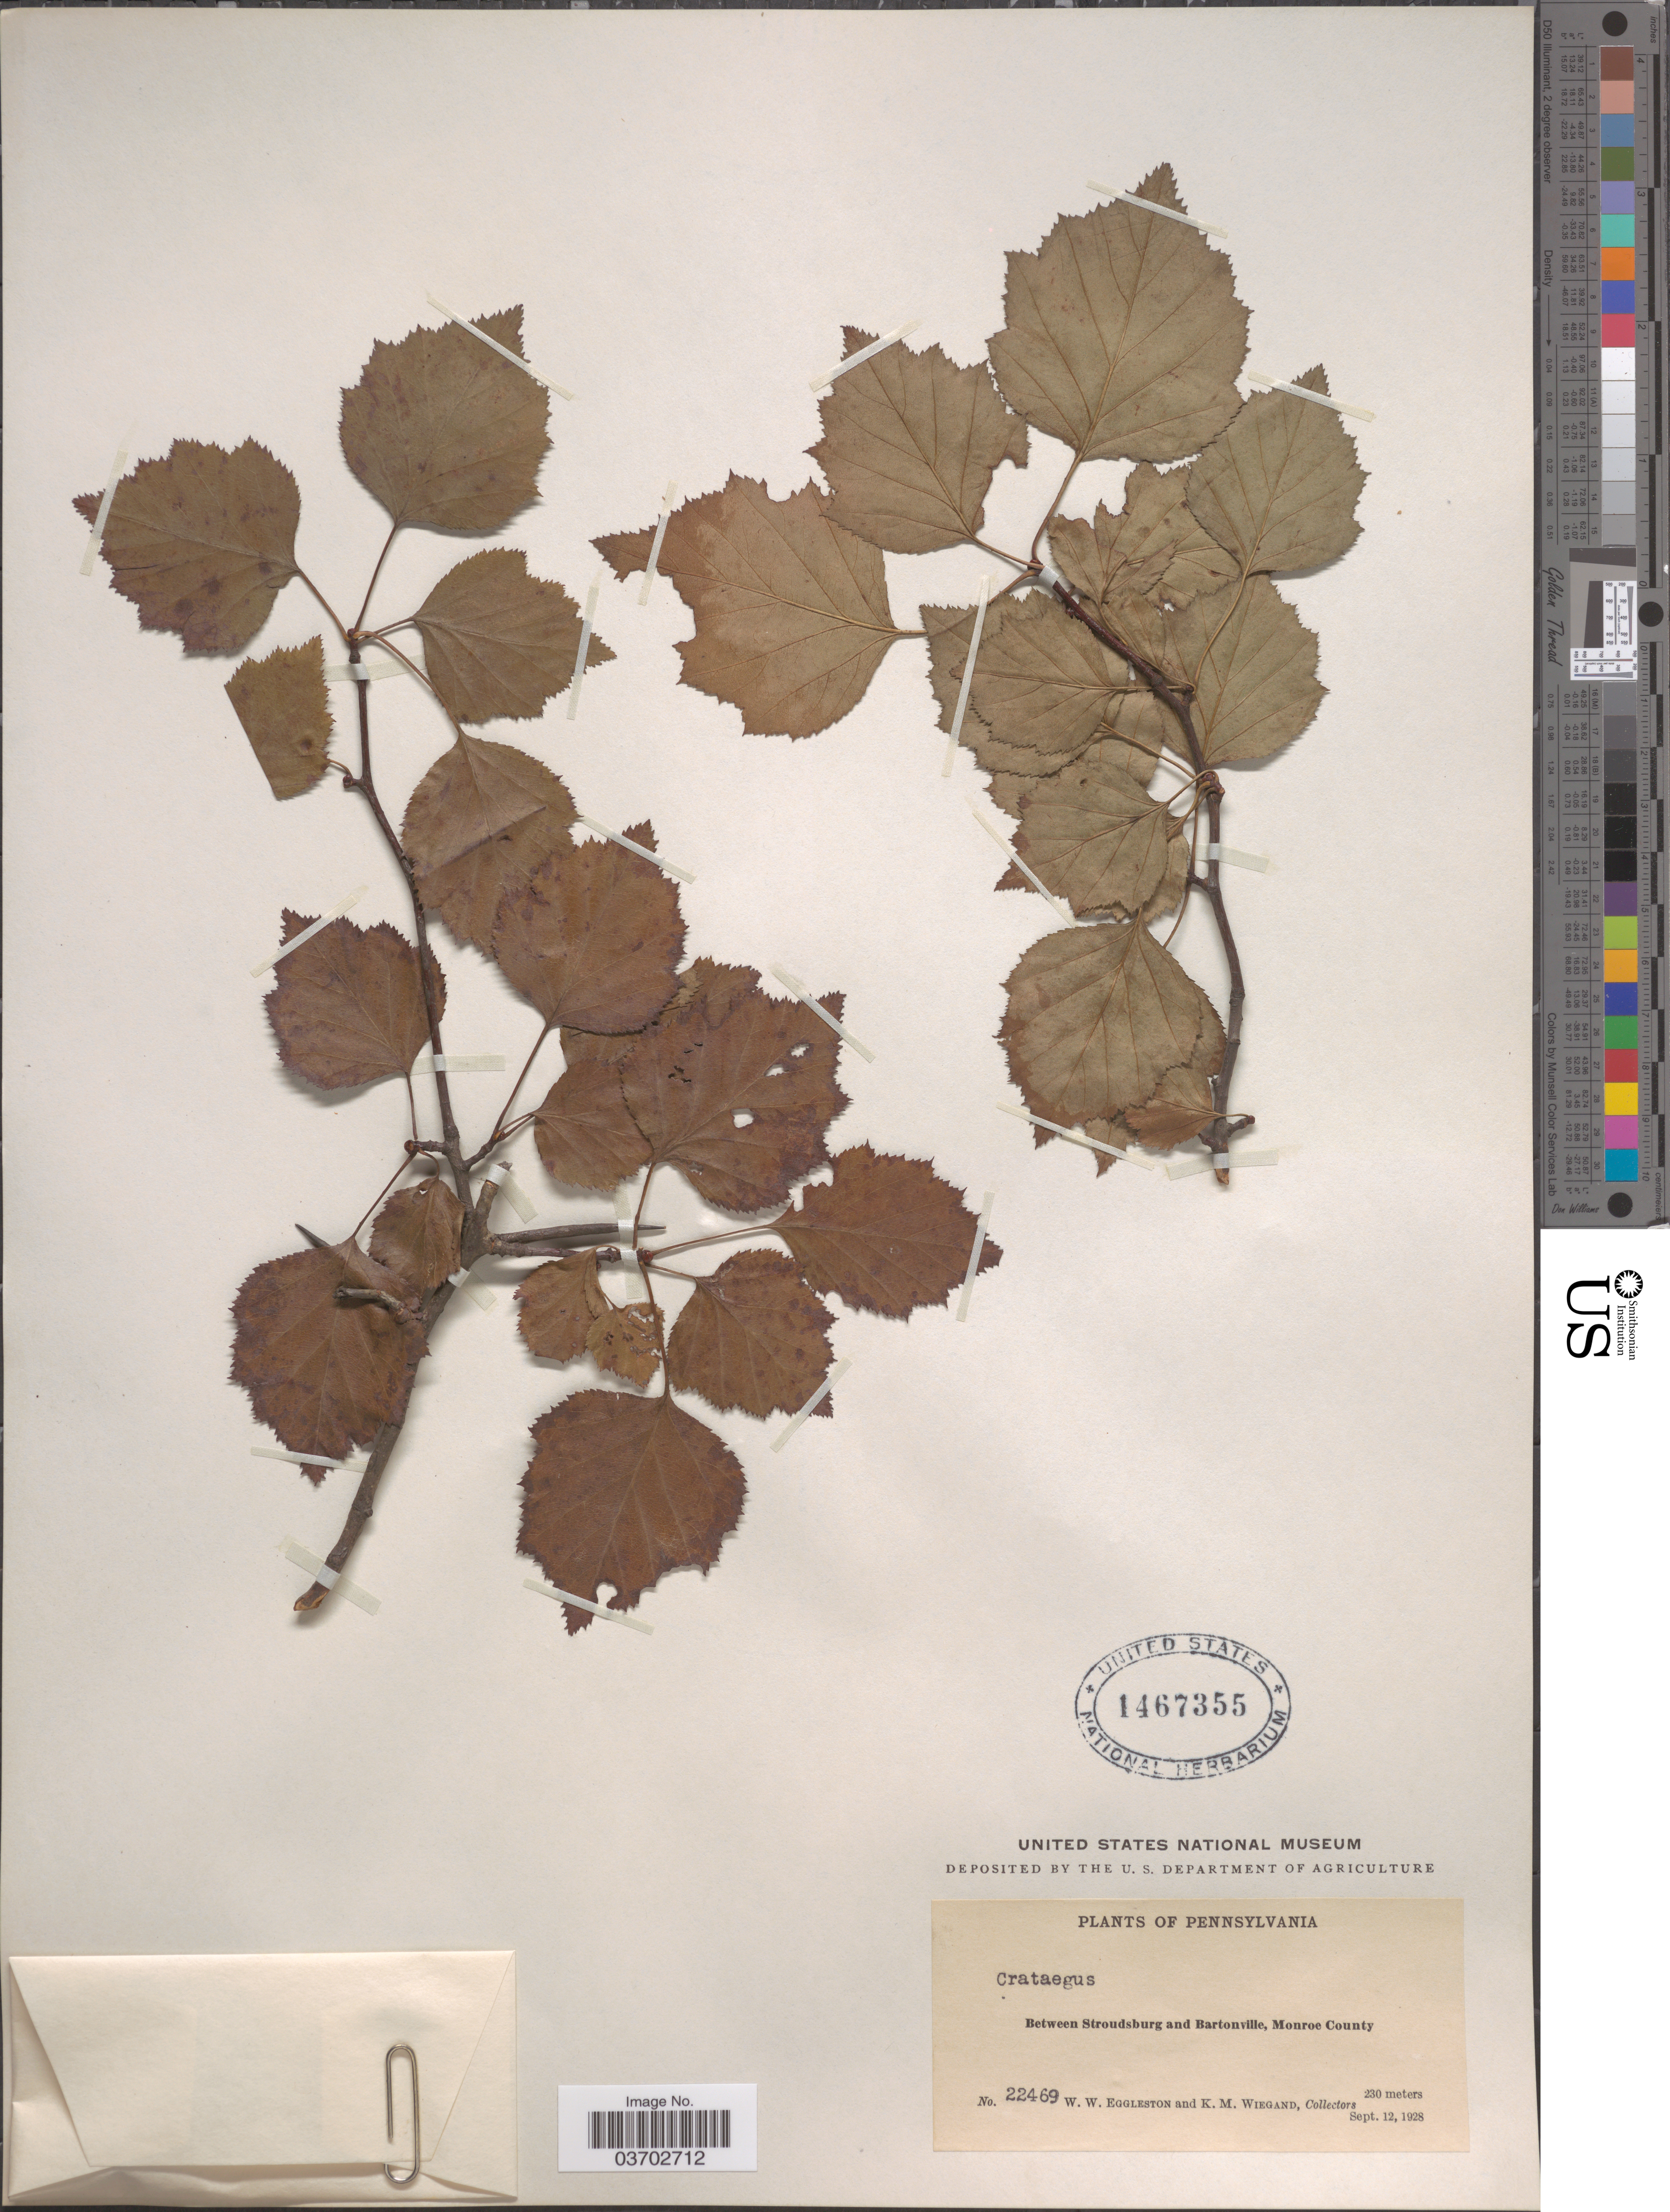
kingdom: Plantae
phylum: Tracheophyta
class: Magnoliopsida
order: Rosales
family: Rosaceae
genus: Crataegus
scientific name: Crataegus sp.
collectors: W. W. Eggleston & K. M. Wiegand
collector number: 22469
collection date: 1928-09-12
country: United States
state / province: Pennsylvania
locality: Between Stroudsburg and Bartonville, Monroe County.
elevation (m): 230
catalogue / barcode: US 1467355